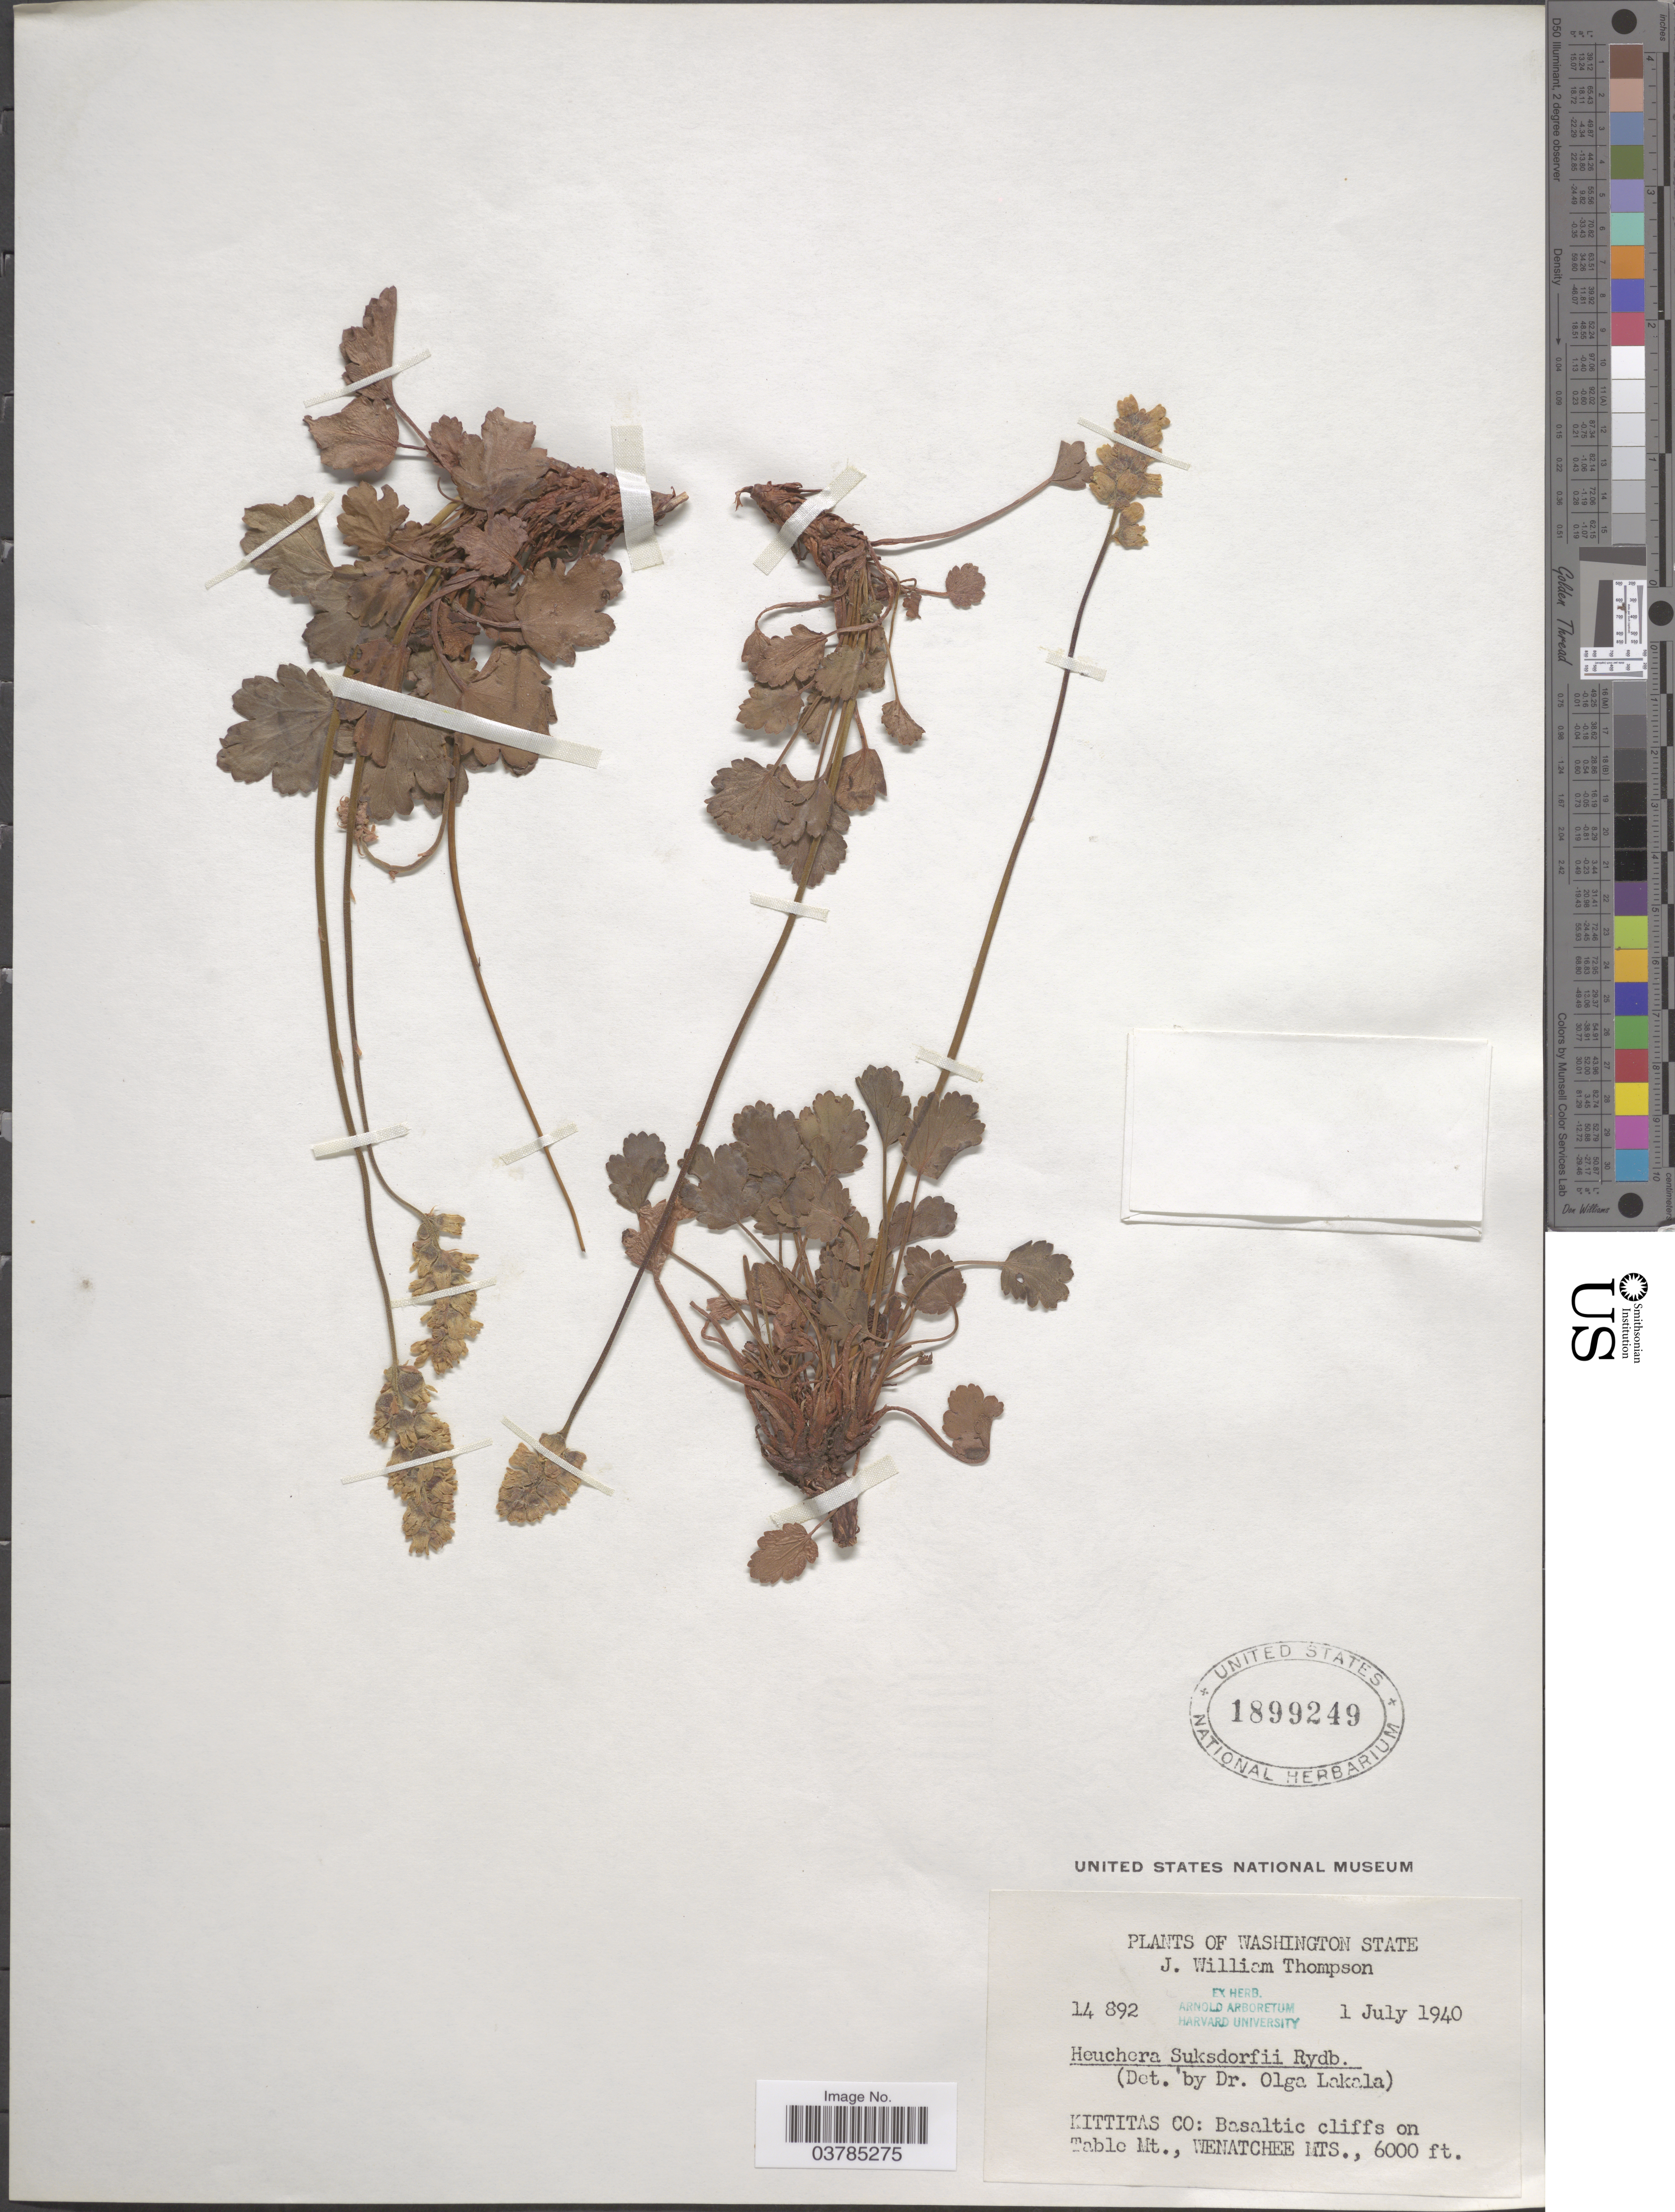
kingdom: Plantae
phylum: Tracheophyta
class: Magnoliopsida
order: Saxifragales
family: Saxifragaceae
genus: Heuchera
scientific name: Heuchera suksdorfii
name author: Rydb.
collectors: J. W. Thompson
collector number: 14892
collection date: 1940-07-01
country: United States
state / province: Washington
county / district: Kittitas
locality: Kittitas Co: Basaltic cliffs on Table Mt., Wenatchee Mts.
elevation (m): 1829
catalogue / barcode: US 1899249